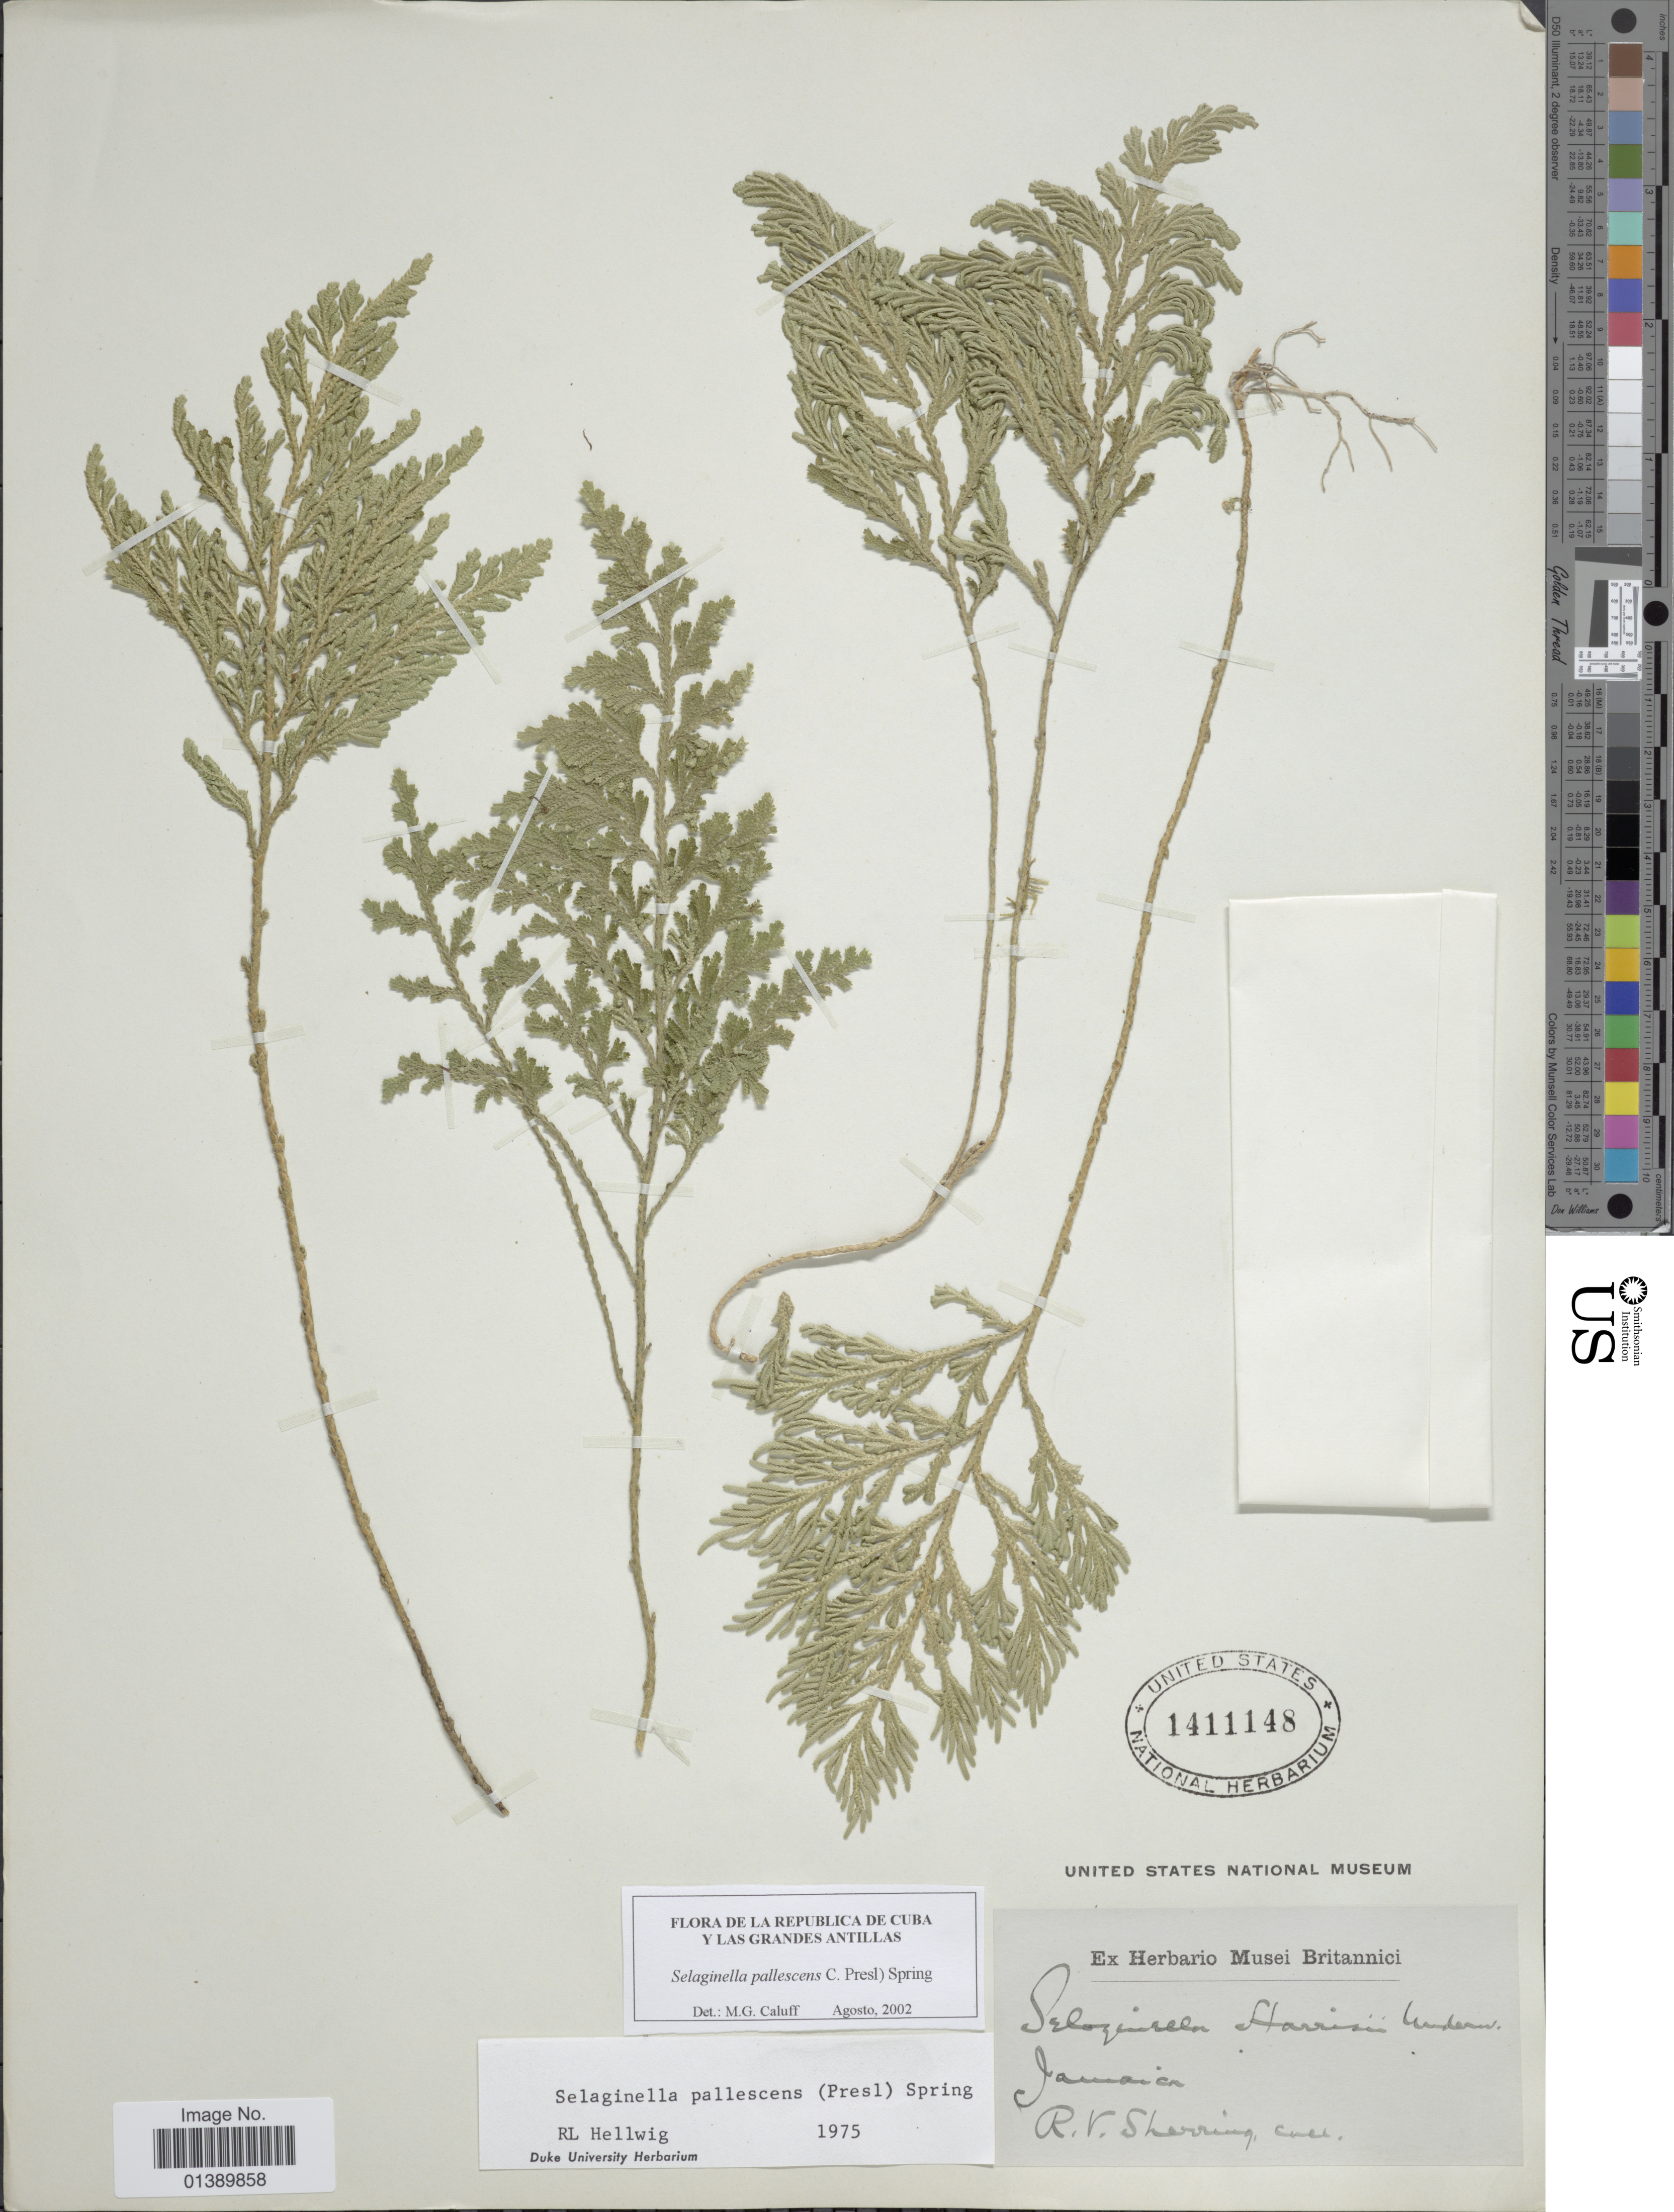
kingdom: Plantae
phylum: Tracheophyta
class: Lycopodiopsida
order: Selaginellales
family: Selaginellaceae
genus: Selaginella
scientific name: Selaginella pallescens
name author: (C. Presl) Spring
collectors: R. Sherring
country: Jamaica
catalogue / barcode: US 1411148